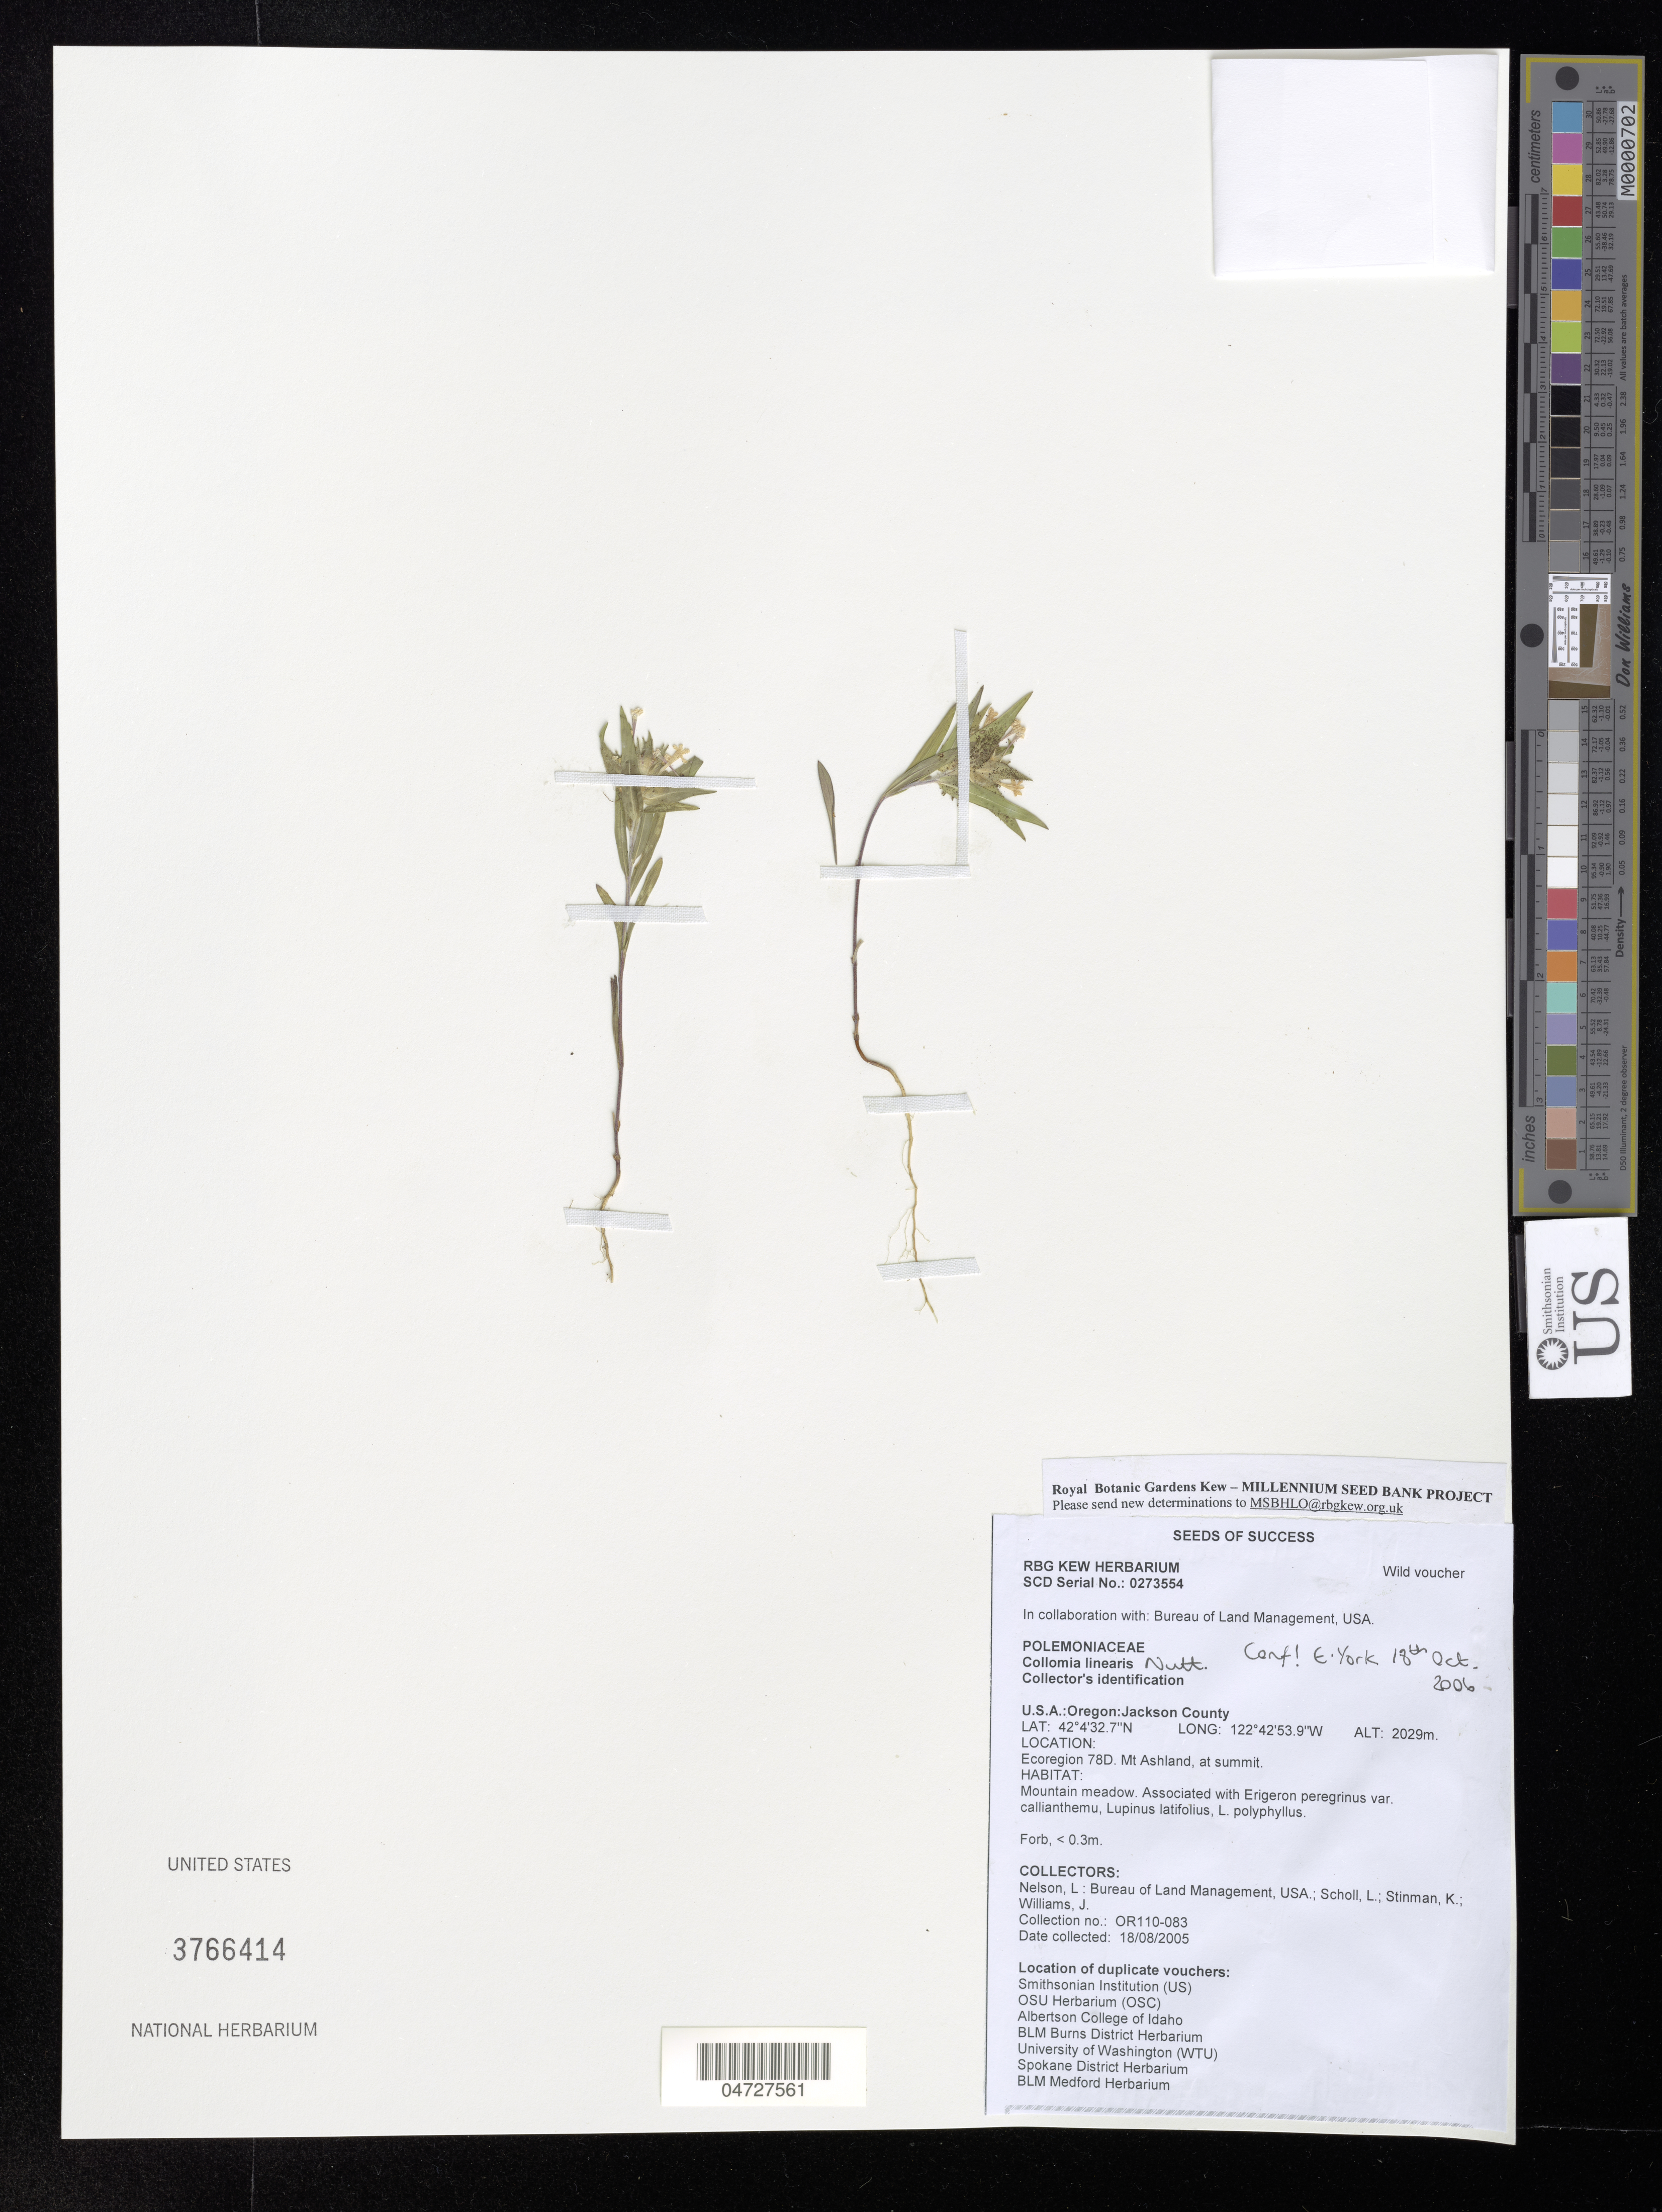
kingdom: Plantae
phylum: Tracheophyta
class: Magnoliopsida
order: Ericales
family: Polemoniaceae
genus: Collomia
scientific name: Collomia linearis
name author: Nutt.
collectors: L. Nelson, L. Scholl, K. Stinman & J. Williams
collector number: OR110-083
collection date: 2005-08-18/2006-10-18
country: United States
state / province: Oregon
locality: Jackson County. Ecoregion 78D. Mt Ashland, at summit.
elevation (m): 2029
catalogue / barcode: US 3766414